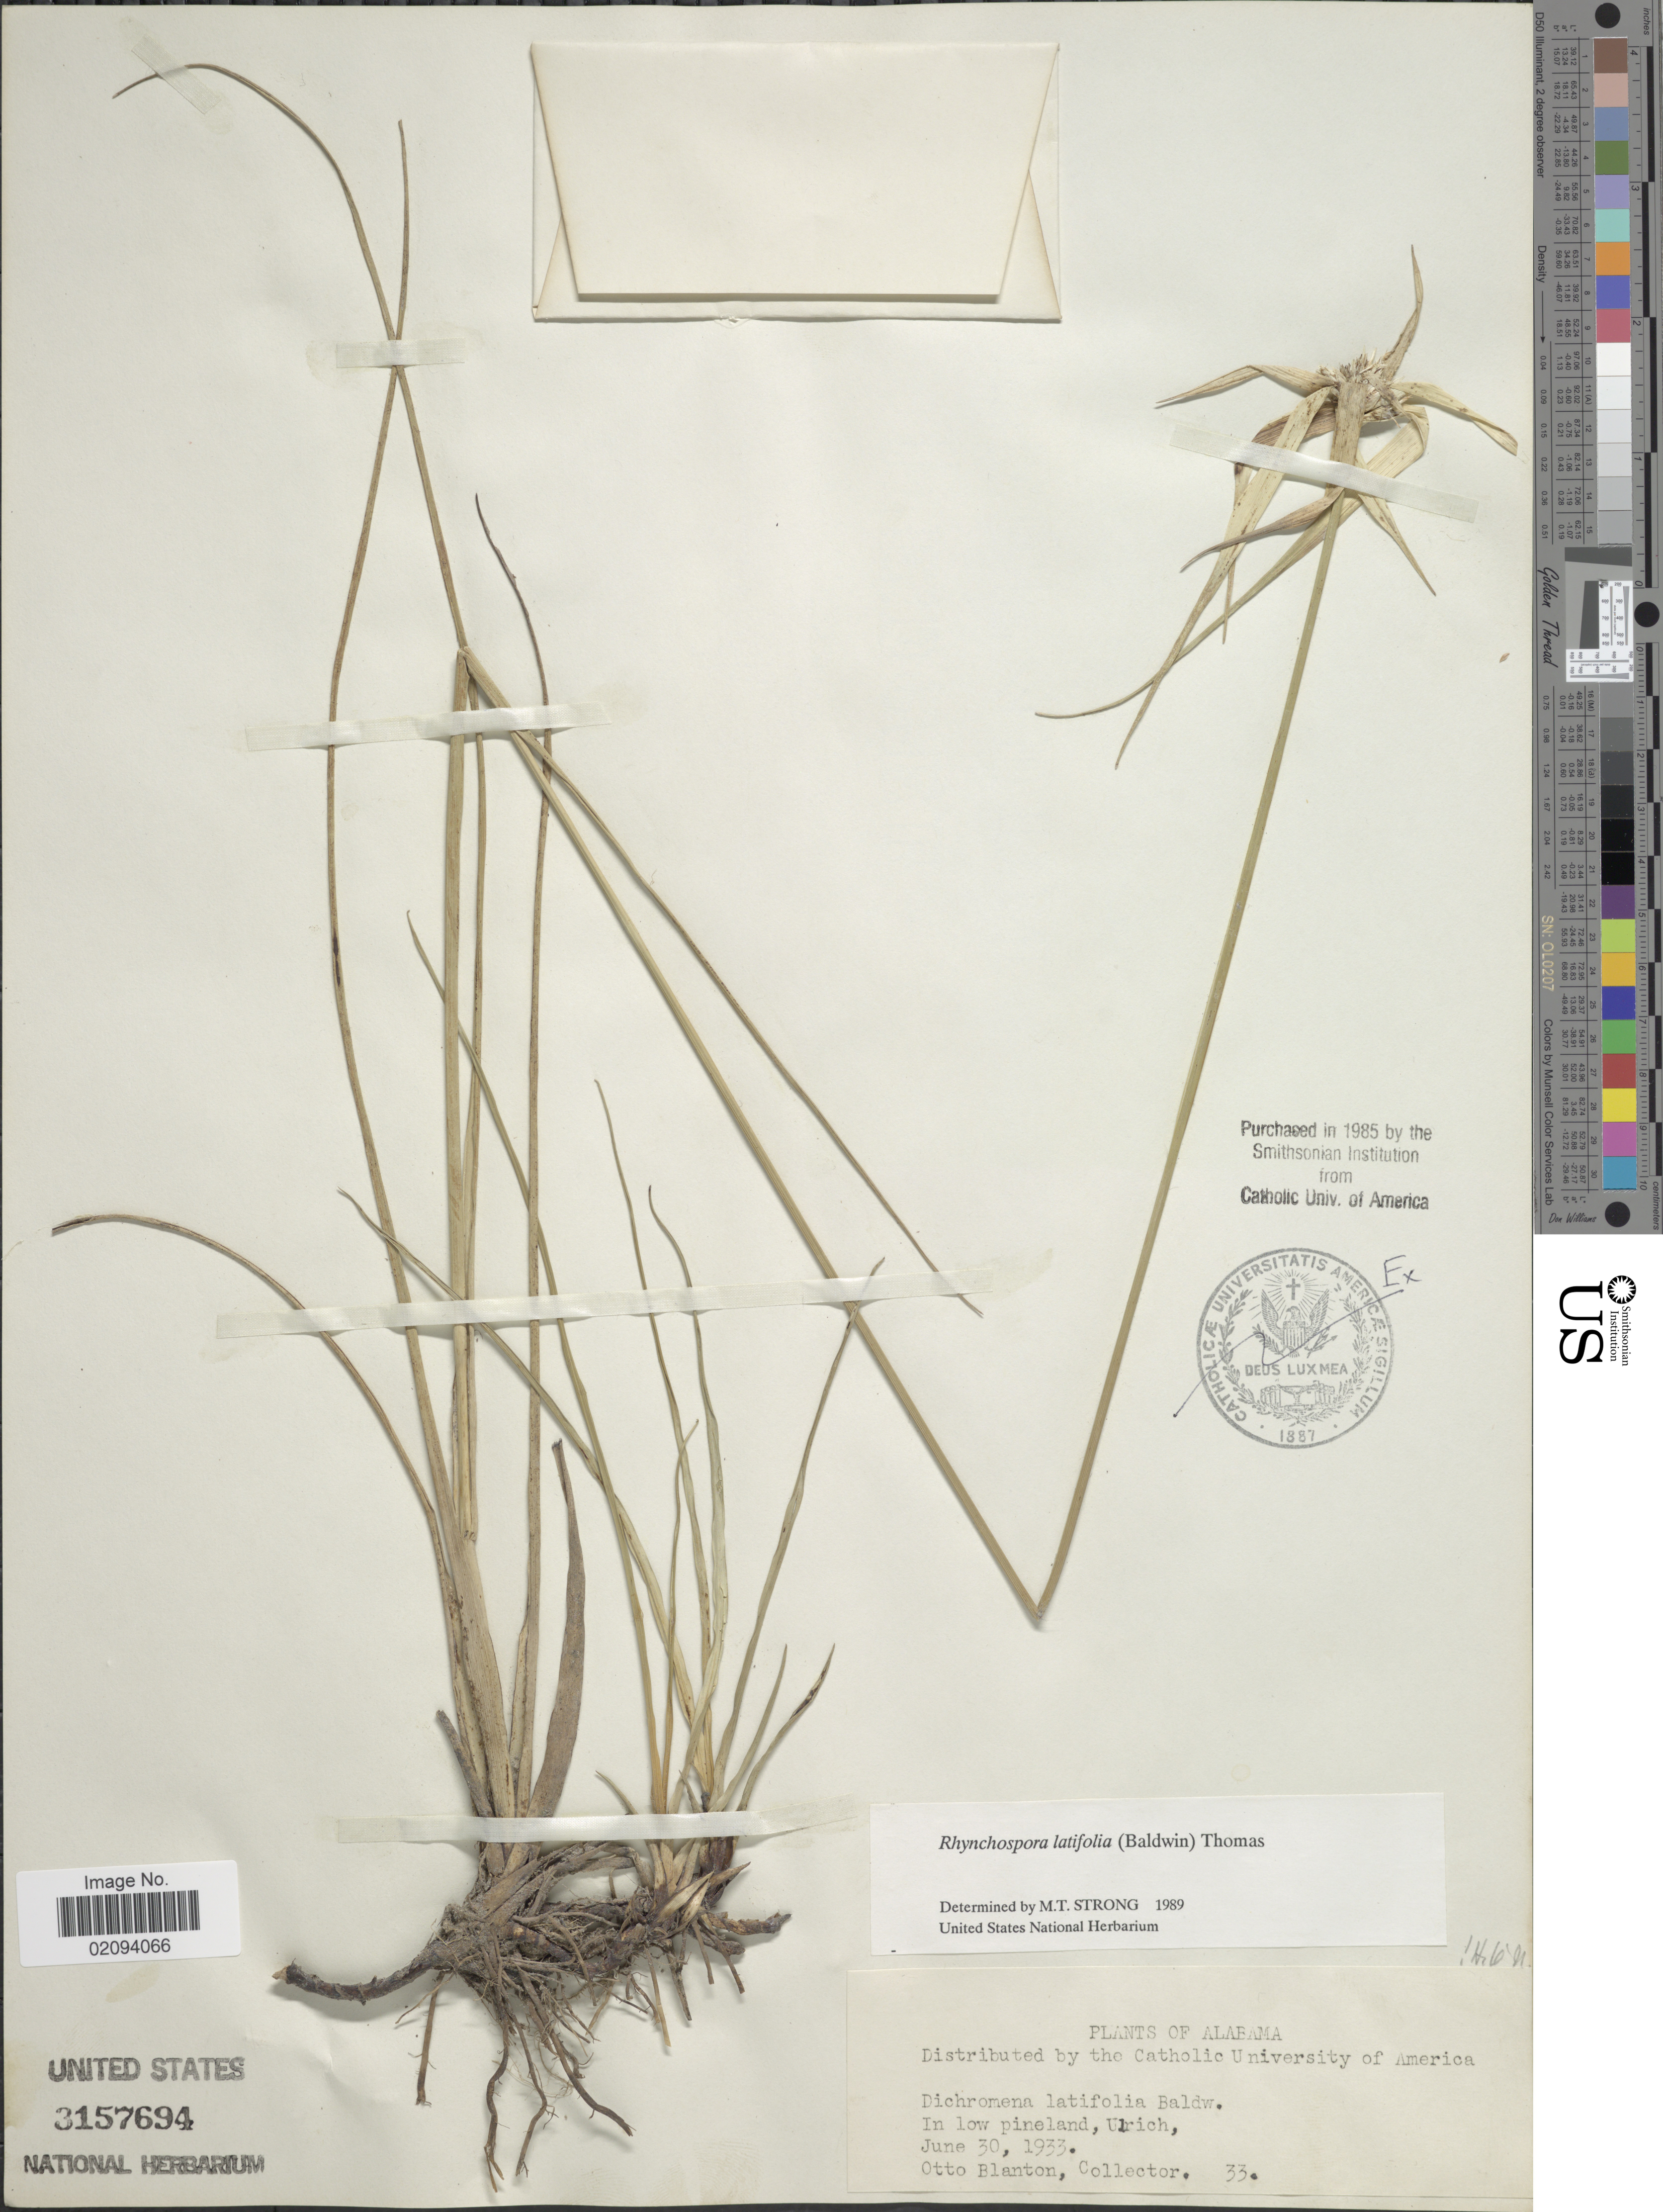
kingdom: Plantae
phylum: Tracheophyta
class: Liliopsida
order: Poales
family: Cyperaceae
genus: Rhynchospora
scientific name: Rhynchospora latifolia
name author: (Baldwin ex Elliott) W.W. Thomas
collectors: O. Blanton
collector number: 33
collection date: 1933-06-30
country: United States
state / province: Alabama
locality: In low pineland, Ulrich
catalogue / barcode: US 3157694